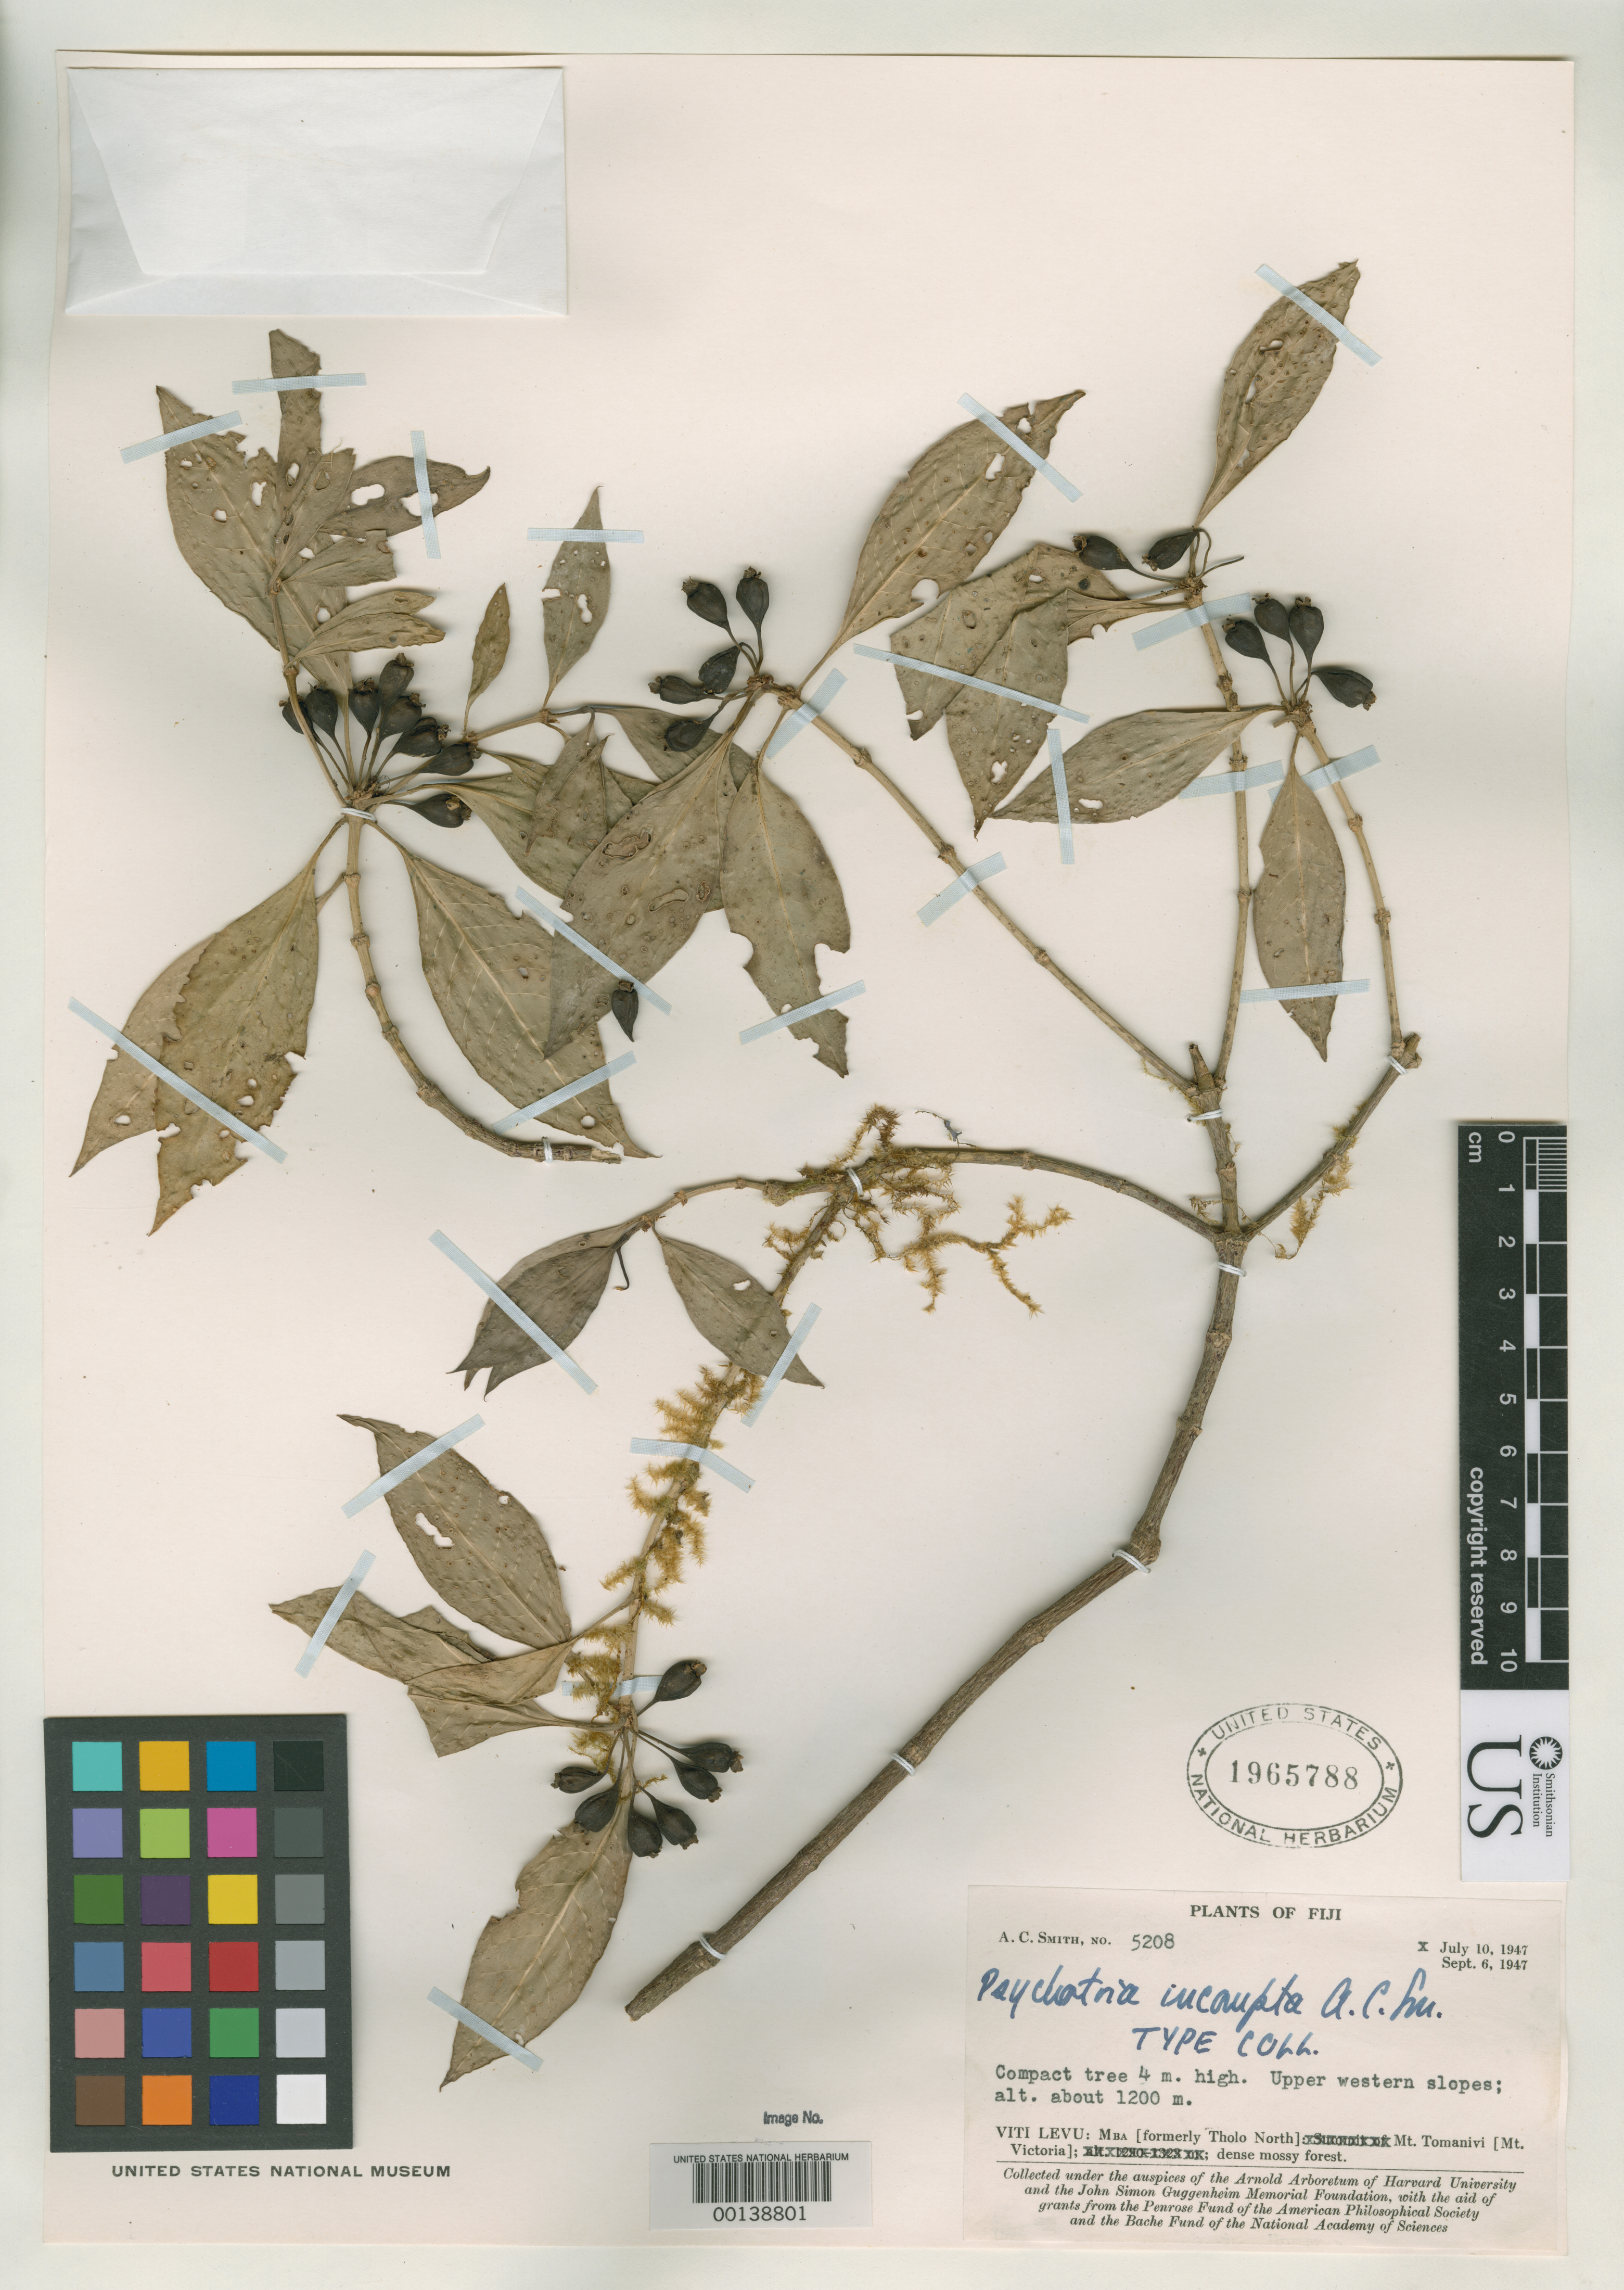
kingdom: Plantae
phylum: Tracheophyta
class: Magnoliopsida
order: Gentianales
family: Rubiaceae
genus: Psychotria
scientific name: Psychotria incompta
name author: A.C. Sm.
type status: Isotype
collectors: A. C. Smith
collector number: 5208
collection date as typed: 10 Jul 1947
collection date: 1947-07-10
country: Fiji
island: Viti Levu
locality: Mba, W slopes of Mt. Tomanivi, Mt. Victoria. [Viti Levu Group]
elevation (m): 1200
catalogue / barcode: US 1965788